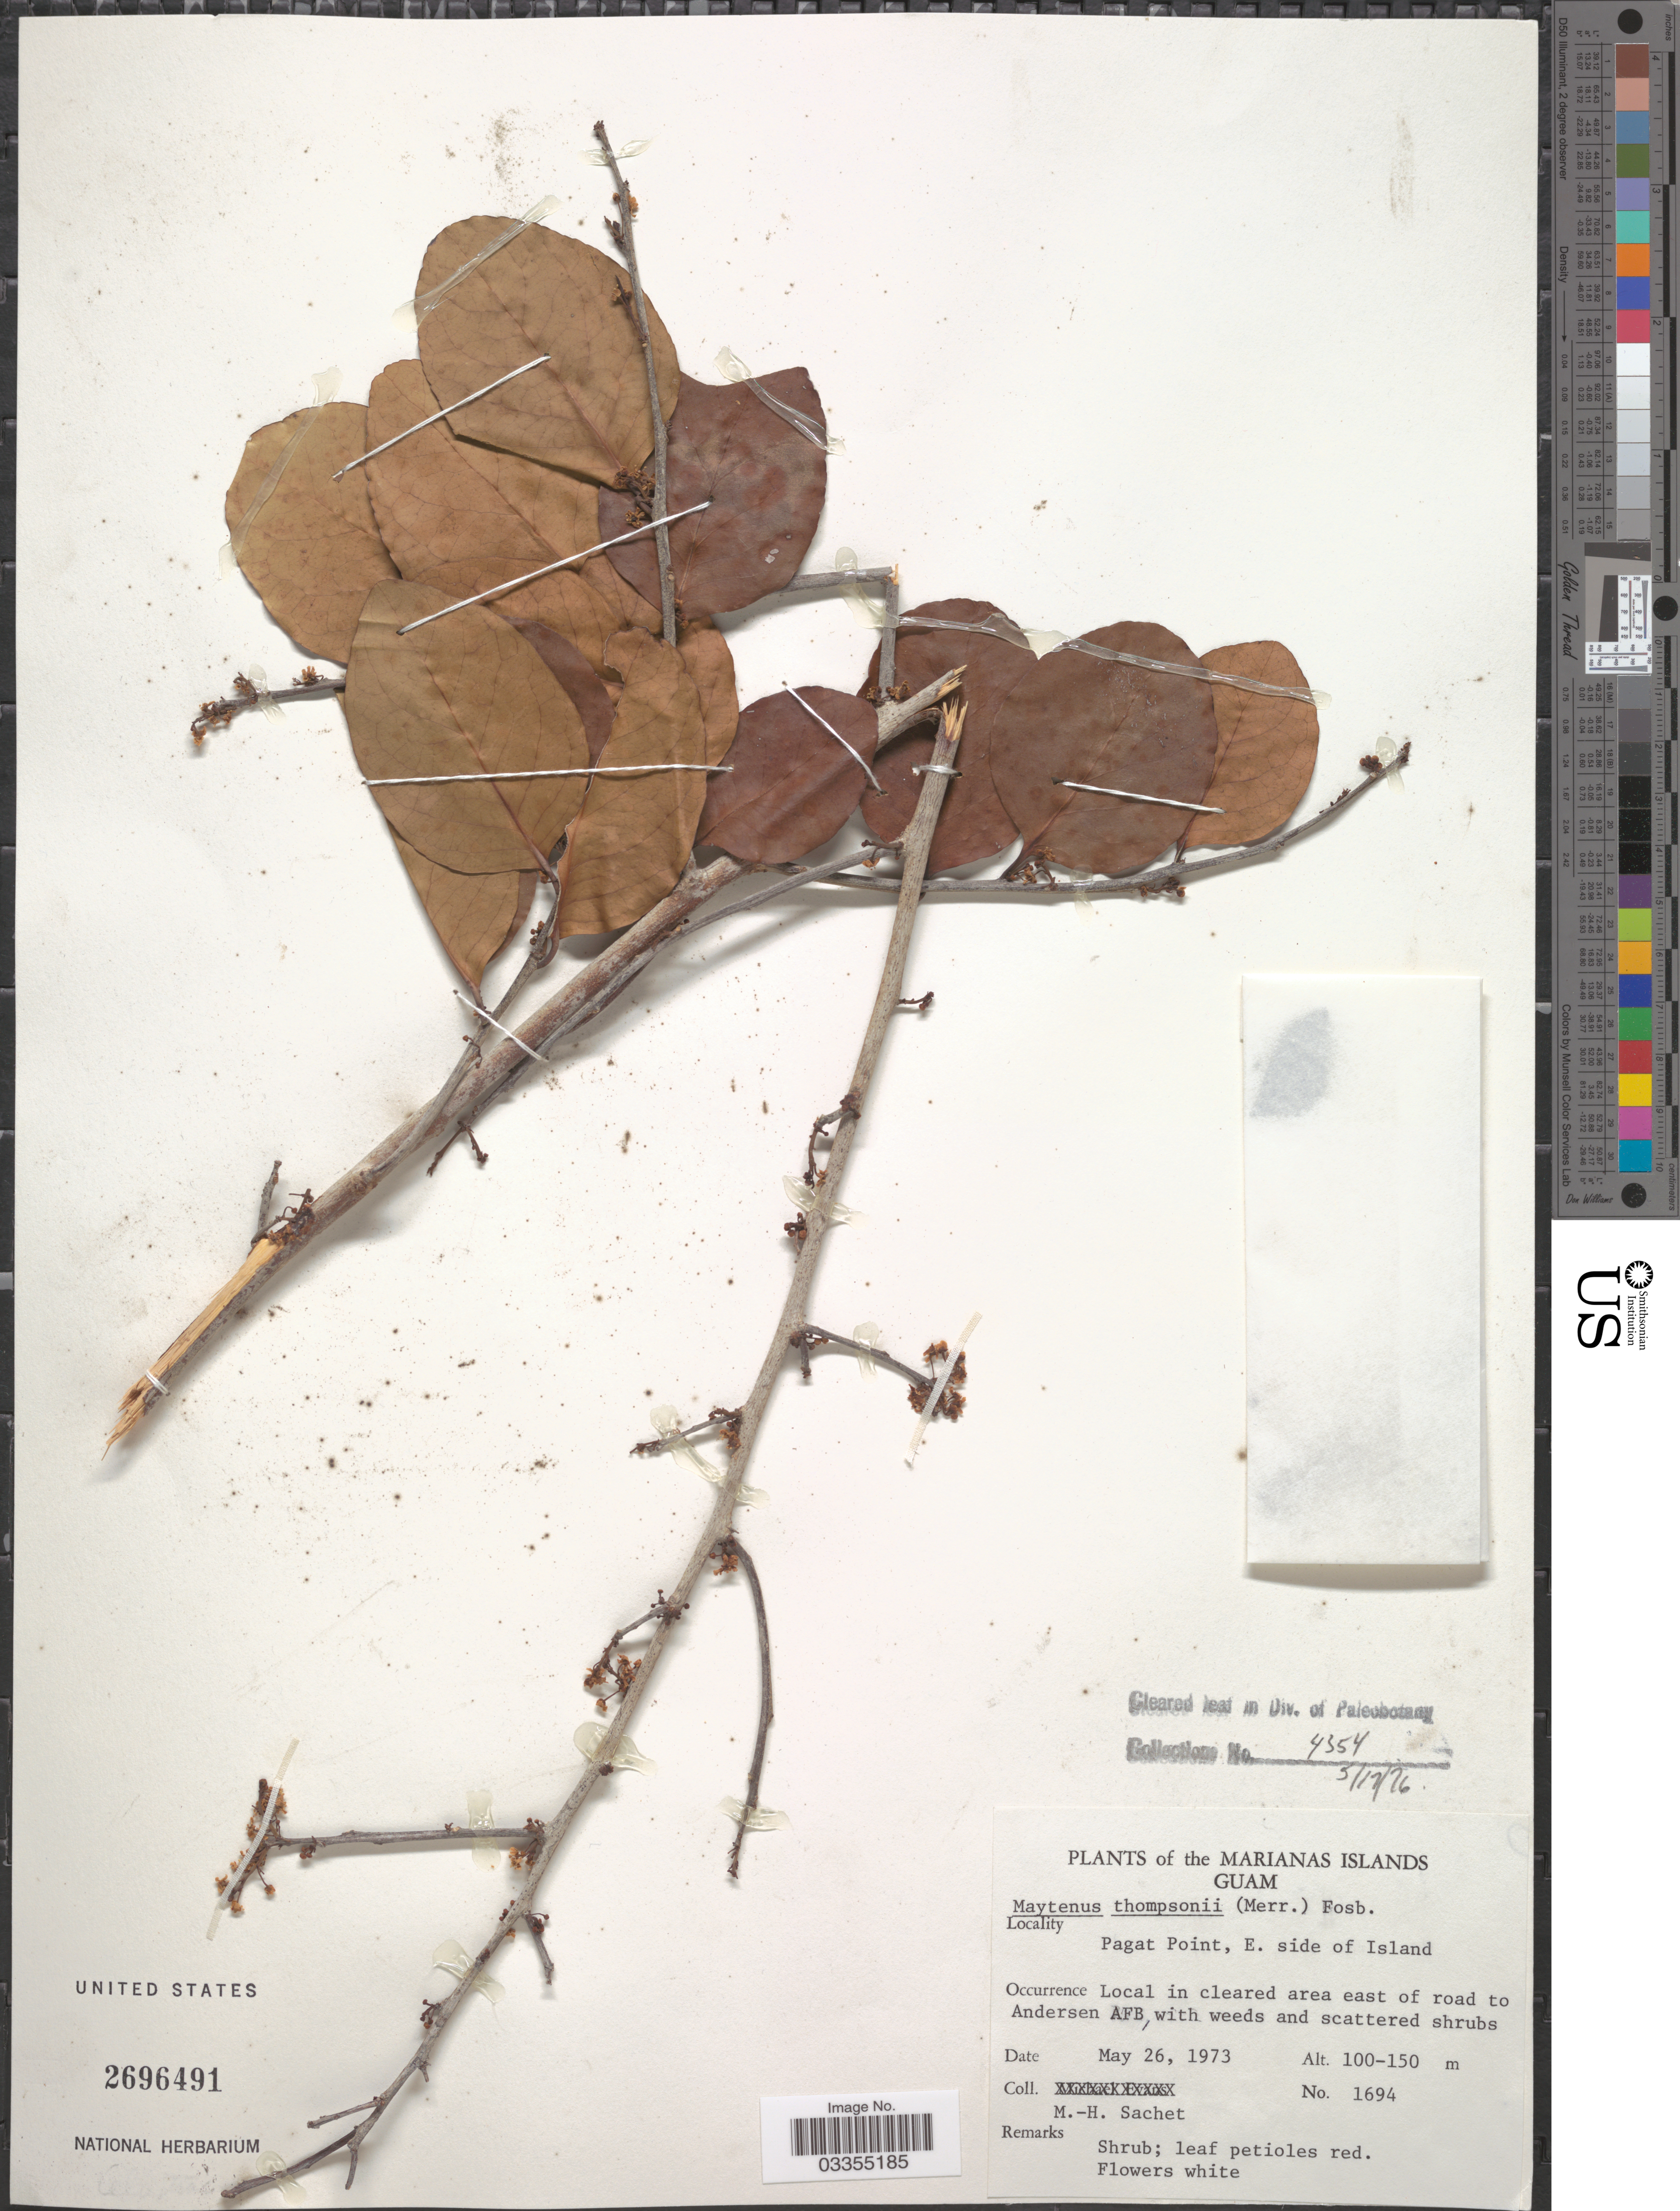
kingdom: Plantae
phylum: Tracheophyta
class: Magnoliopsida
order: Celastrales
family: Celastraceae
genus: Gymnosporia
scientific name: Gymnosporia thompsonii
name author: Merr.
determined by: Wagner, W. L., (BOT), Smithsonian Institution - National Museum of Natural History (UNITED STATES)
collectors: M.-H. Sachet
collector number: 1694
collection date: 1973-05-25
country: Guam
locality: The Marianas Islands. Guam. Pagat Point, E. side of Island. Local in cleared area east of road to Andersen AFB.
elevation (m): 100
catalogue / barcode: US 2696491